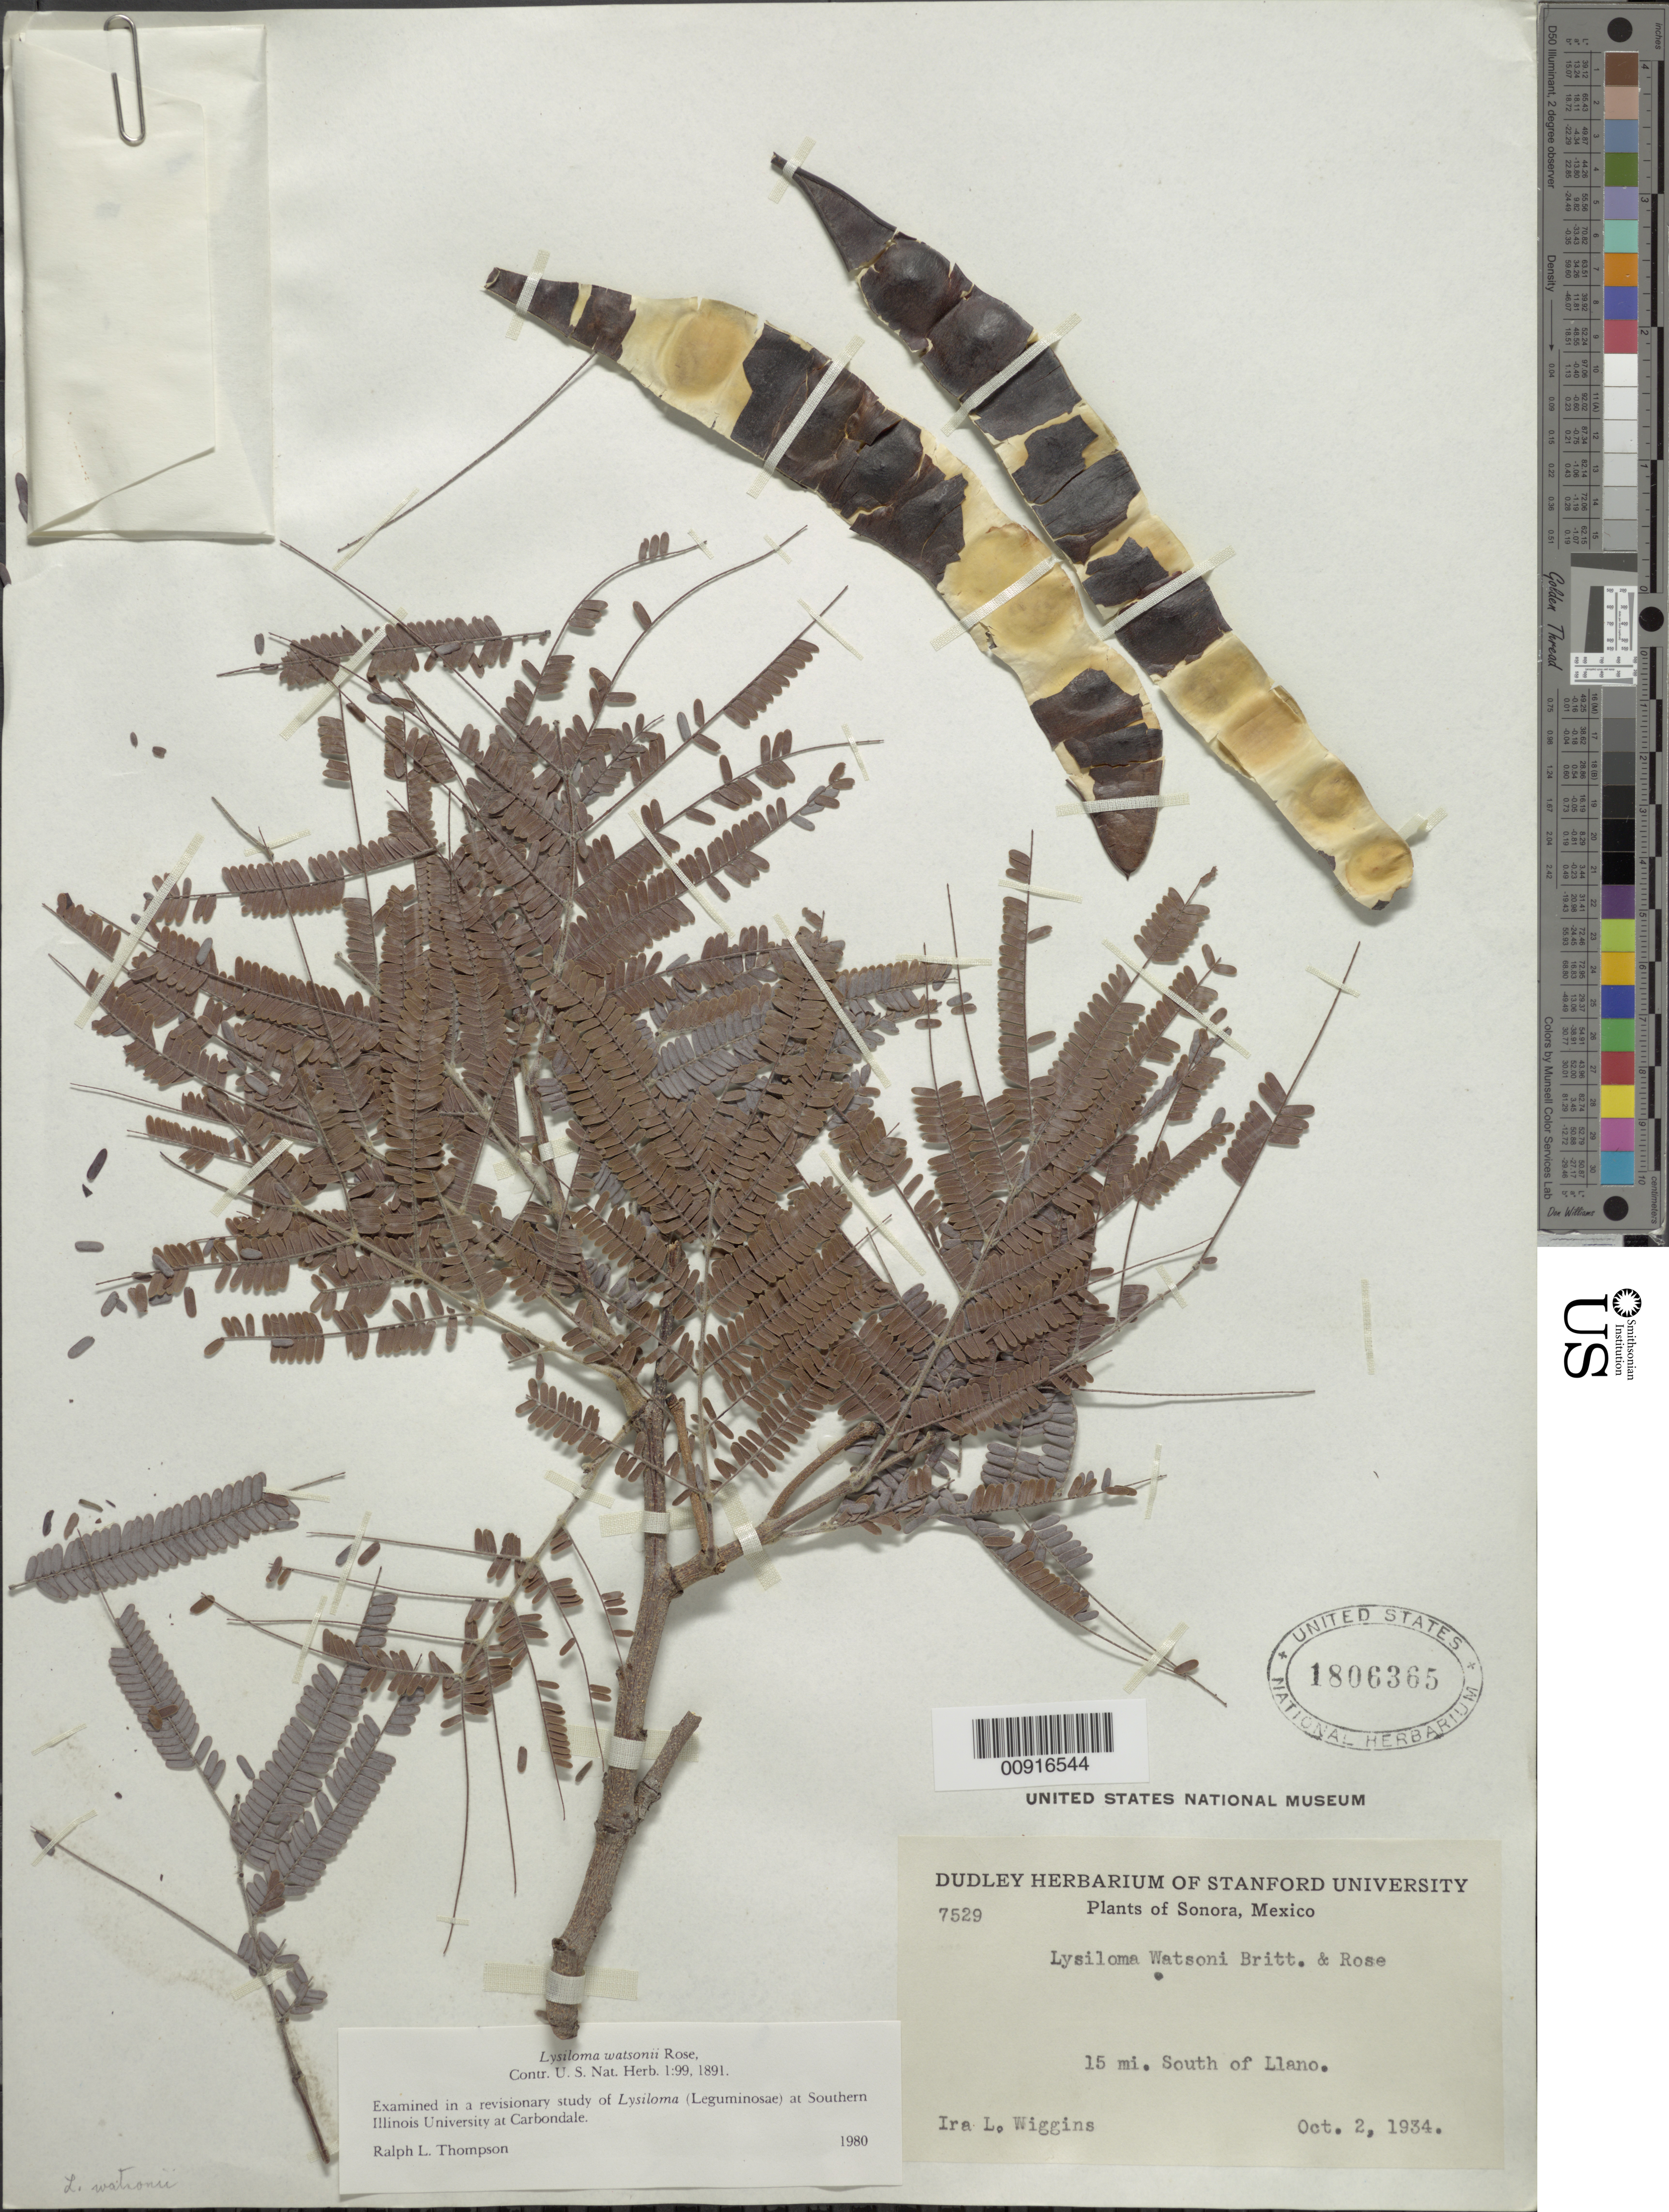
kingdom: Plantae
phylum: Tracheophyta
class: Magnoliopsida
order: Fabales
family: Fabaceae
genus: Lysiloma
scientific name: Lysiloma watsonii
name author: Rose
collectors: I. L. Wiggins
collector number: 7529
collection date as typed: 02 Oct 1934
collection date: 1934-10-02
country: Mexico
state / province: Sonora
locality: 15 mi. South of Llano.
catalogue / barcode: US 1806365